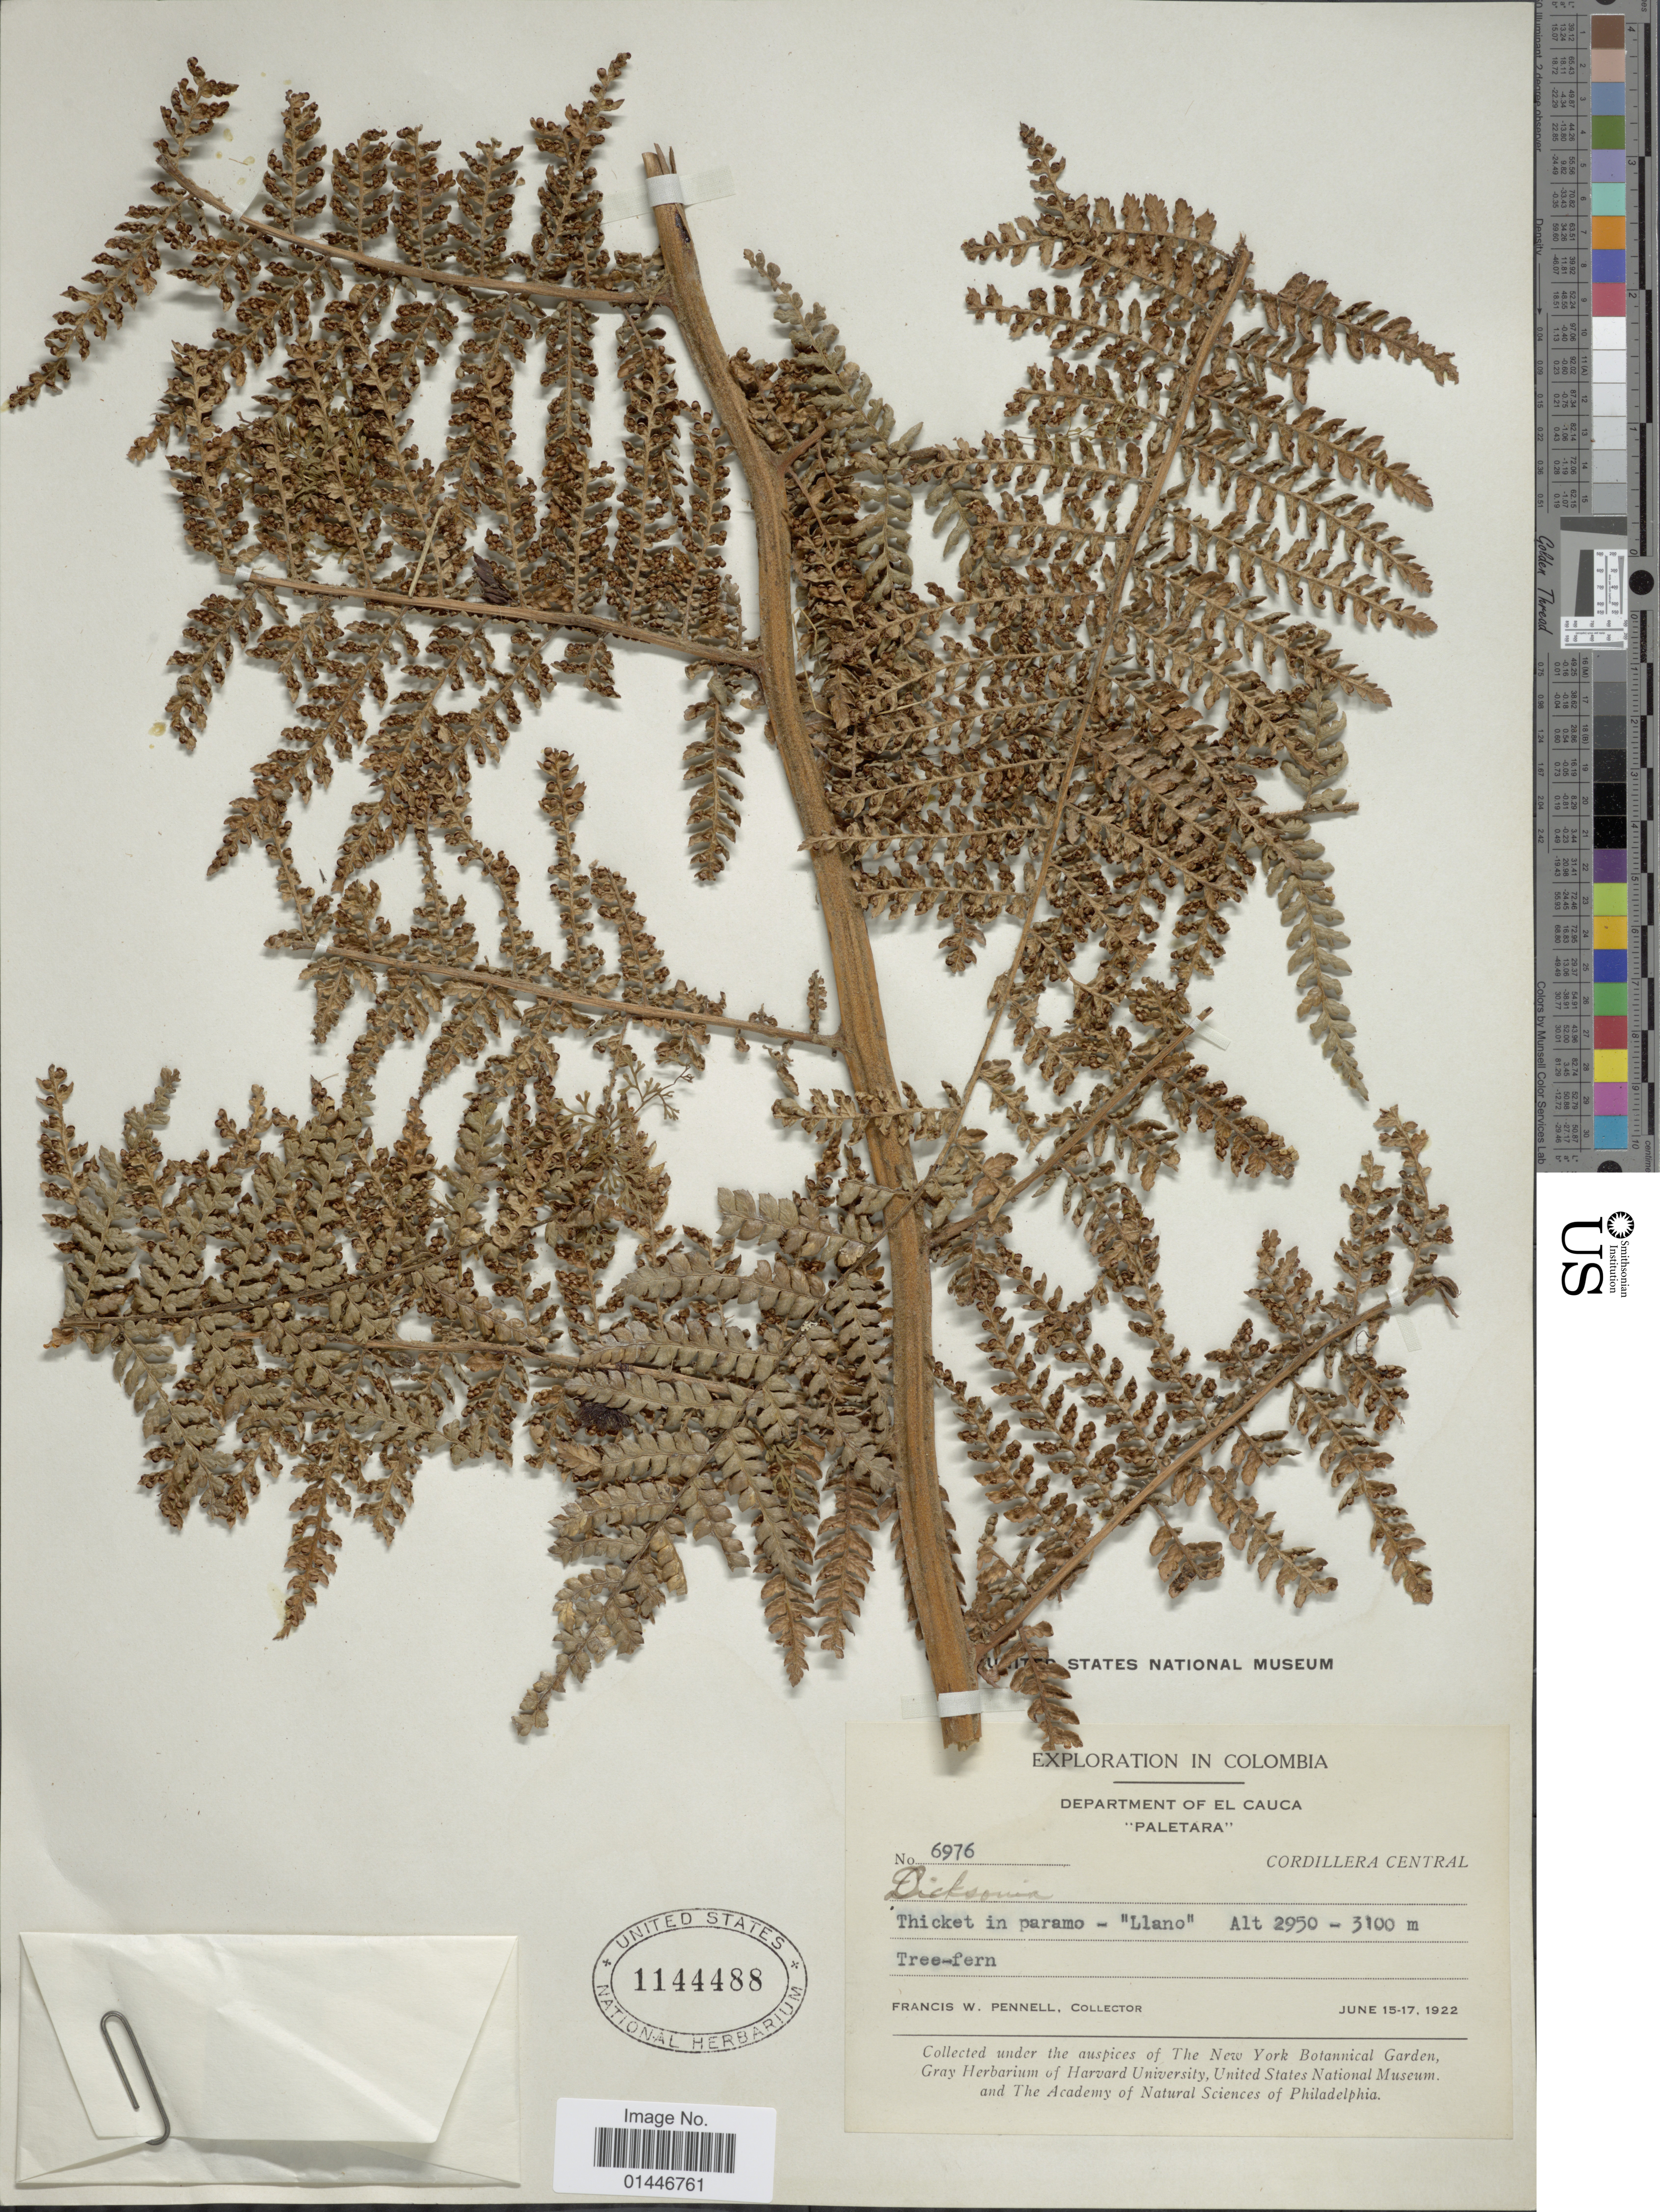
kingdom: Plantae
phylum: Tracheophyta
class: Polypodiopsida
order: Cyatheales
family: Dicksoniaceae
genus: Dicksonia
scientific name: Dicksonia karsteniana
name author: Klotzsch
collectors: F. W. Pennell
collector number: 6976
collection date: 1922-06-15/1922-06-17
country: Colombia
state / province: Cauca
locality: Paletara, Cordillera Central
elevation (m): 2950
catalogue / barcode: US 1144488